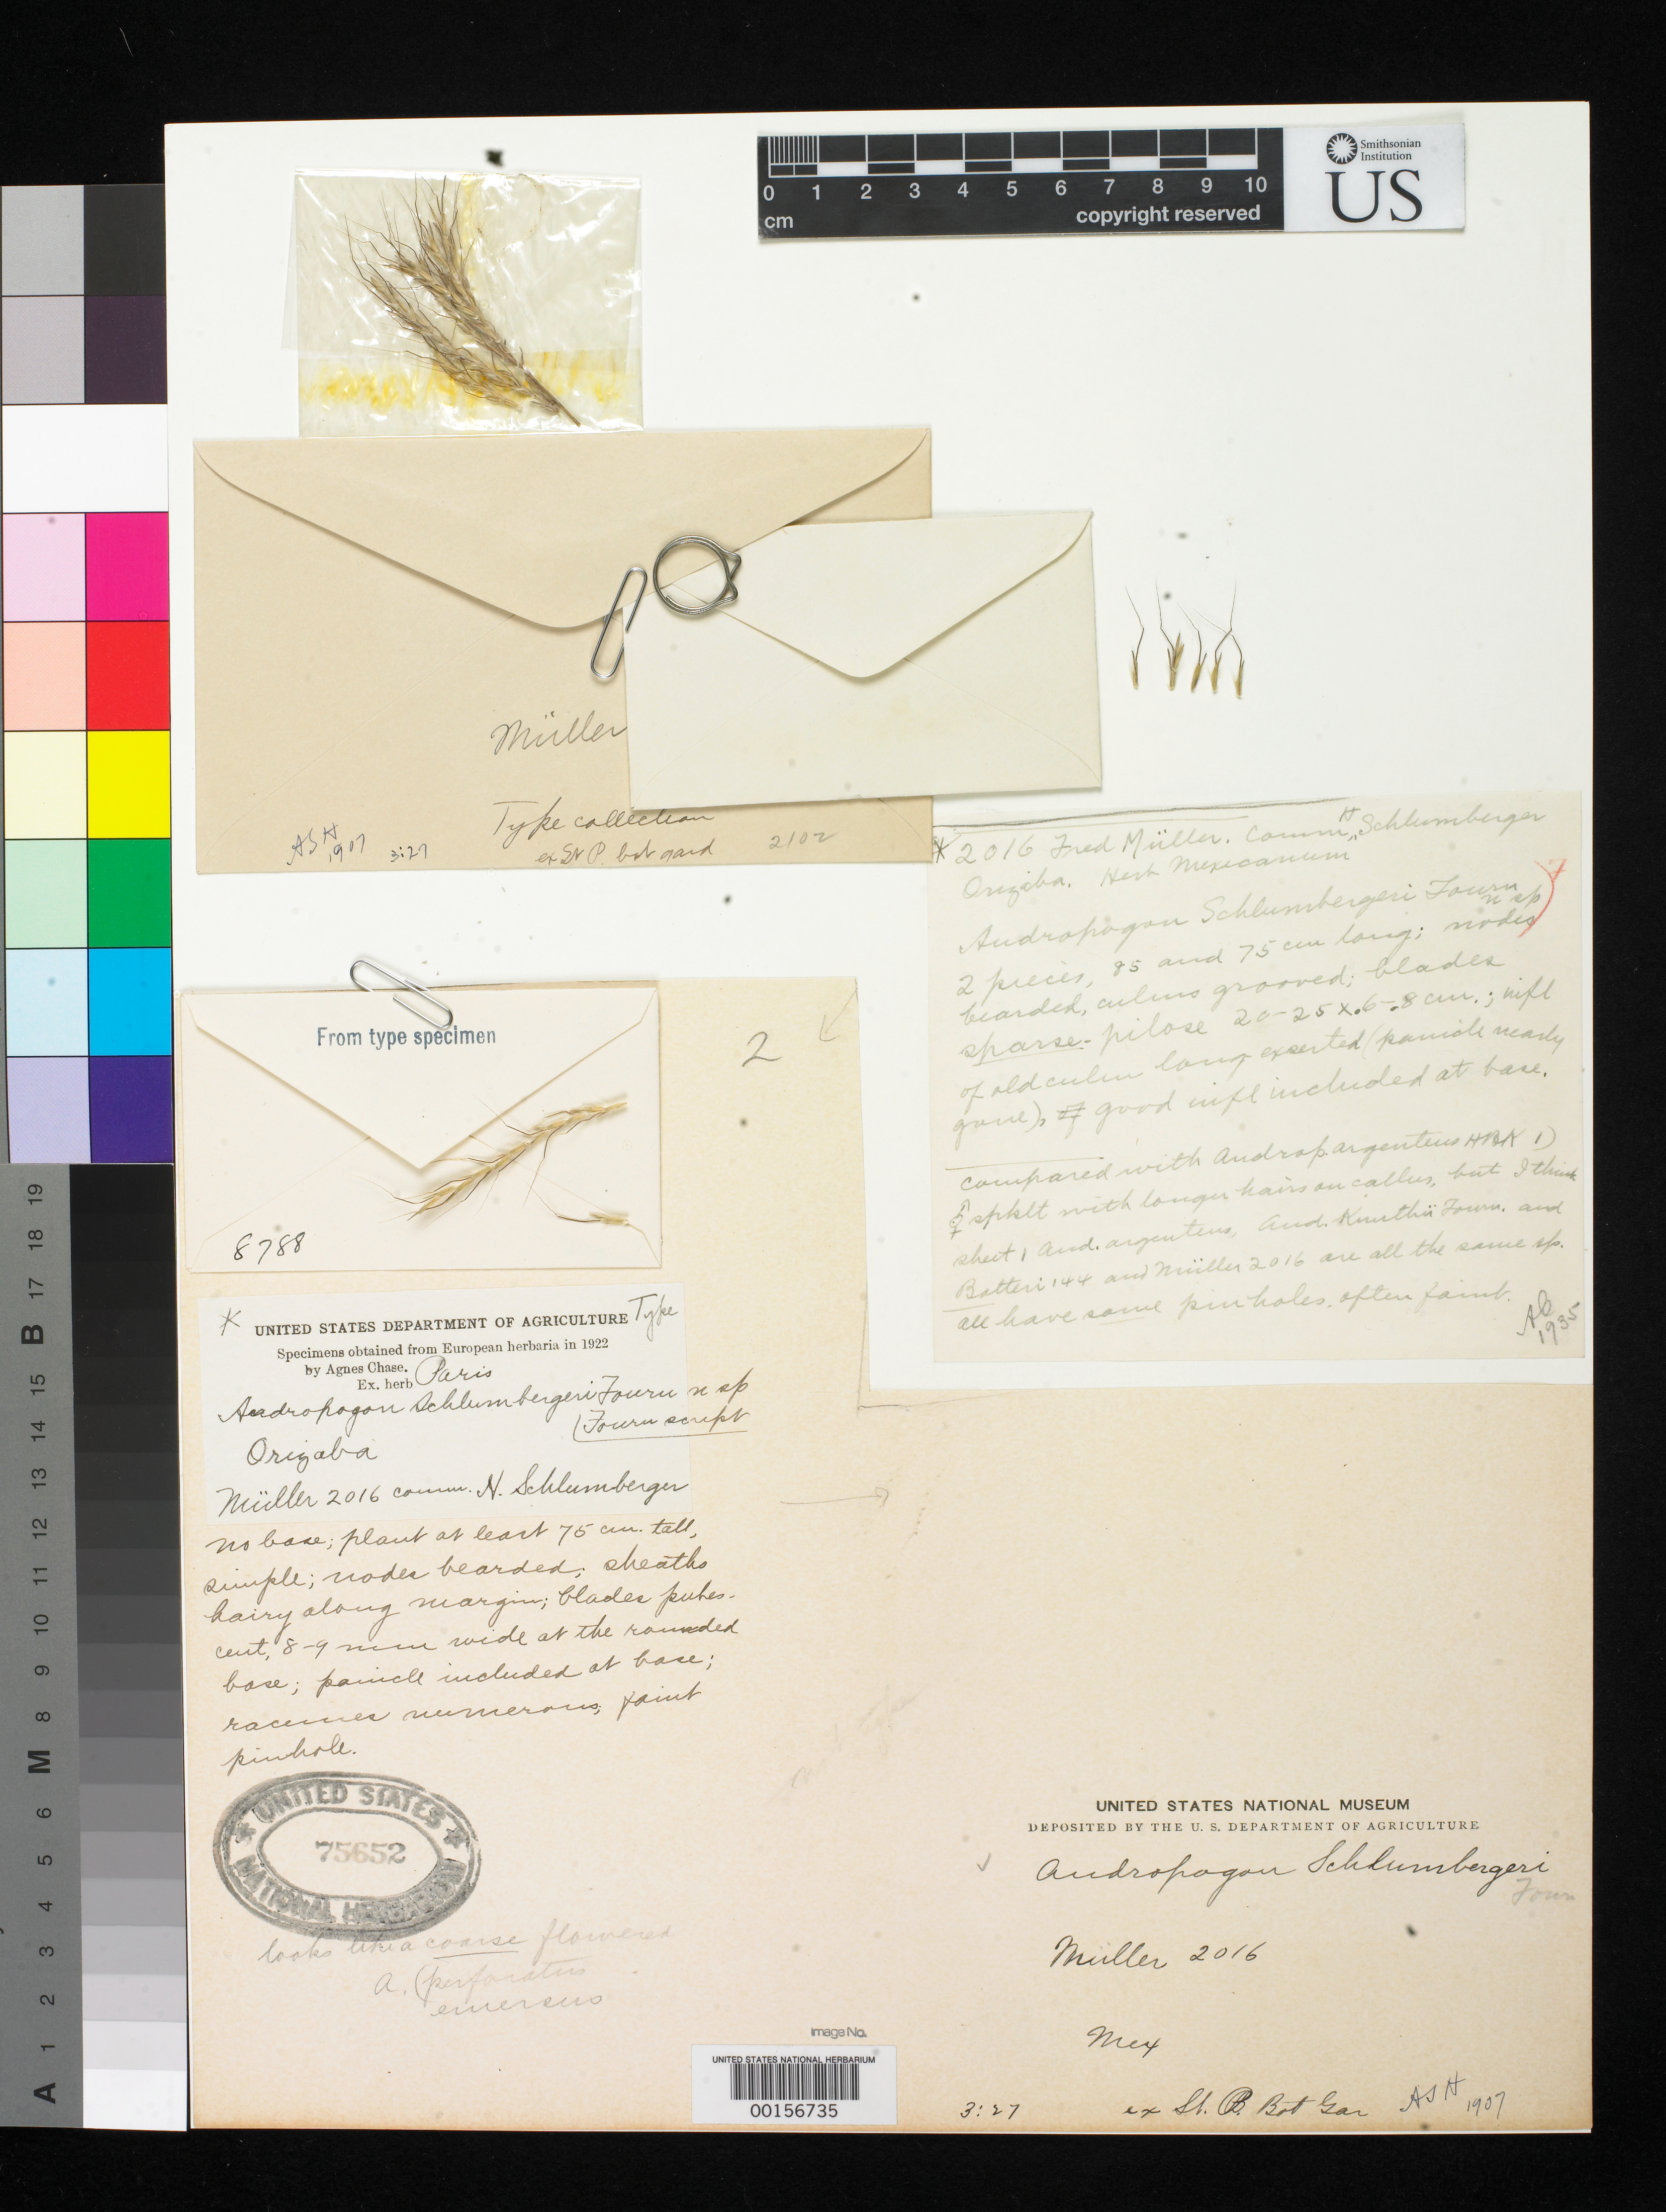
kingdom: Plantae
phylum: Tracheophyta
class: Liliopsida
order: Poales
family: Poaceae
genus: Andropogon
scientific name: Andropogon schlumbergeri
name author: E. Fourn.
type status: Type Fragment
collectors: F. Mueller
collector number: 2016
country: Mexico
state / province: Veracruz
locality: Orizaba.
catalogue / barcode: US 75652